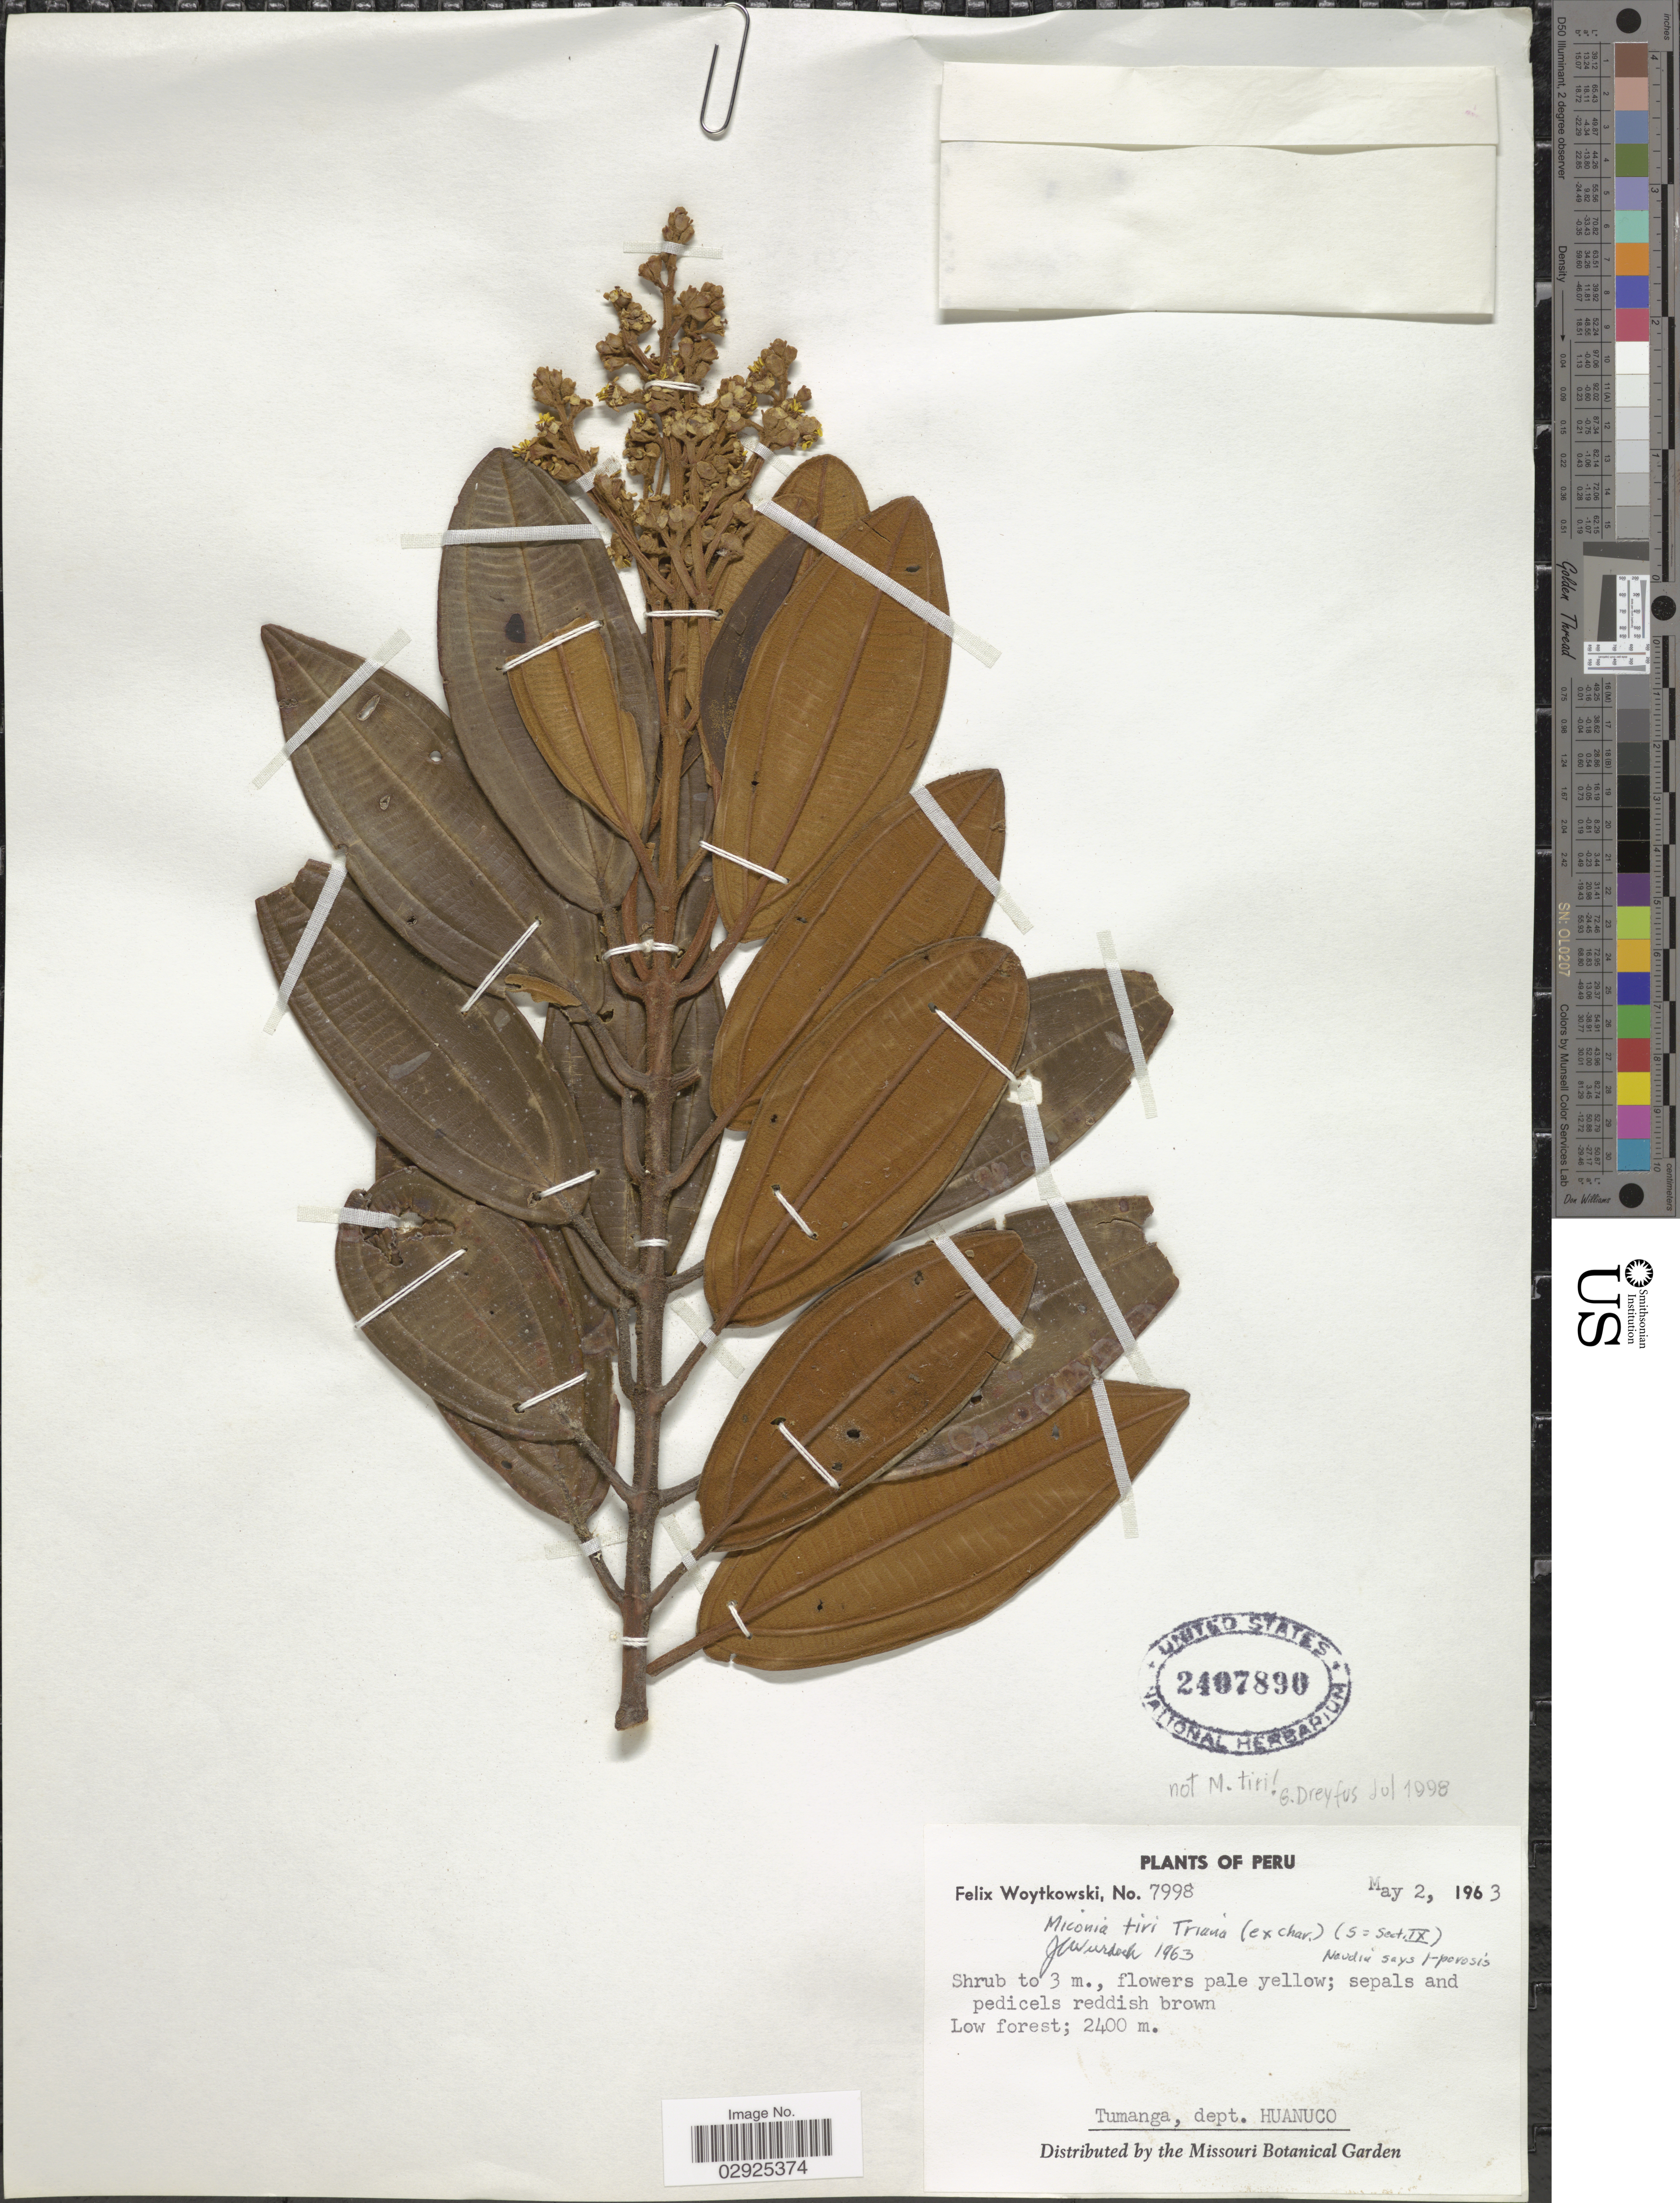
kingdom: Plantae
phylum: Tracheophyta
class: Magnoliopsida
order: Myrtales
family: Melastomataceae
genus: Miconia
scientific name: Miconia sp.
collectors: F. Woytkowski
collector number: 7998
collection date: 1963-05-02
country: Peru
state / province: Huánuco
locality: Tumanga, dept. Huanuco.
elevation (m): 2400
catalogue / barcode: US 2407890